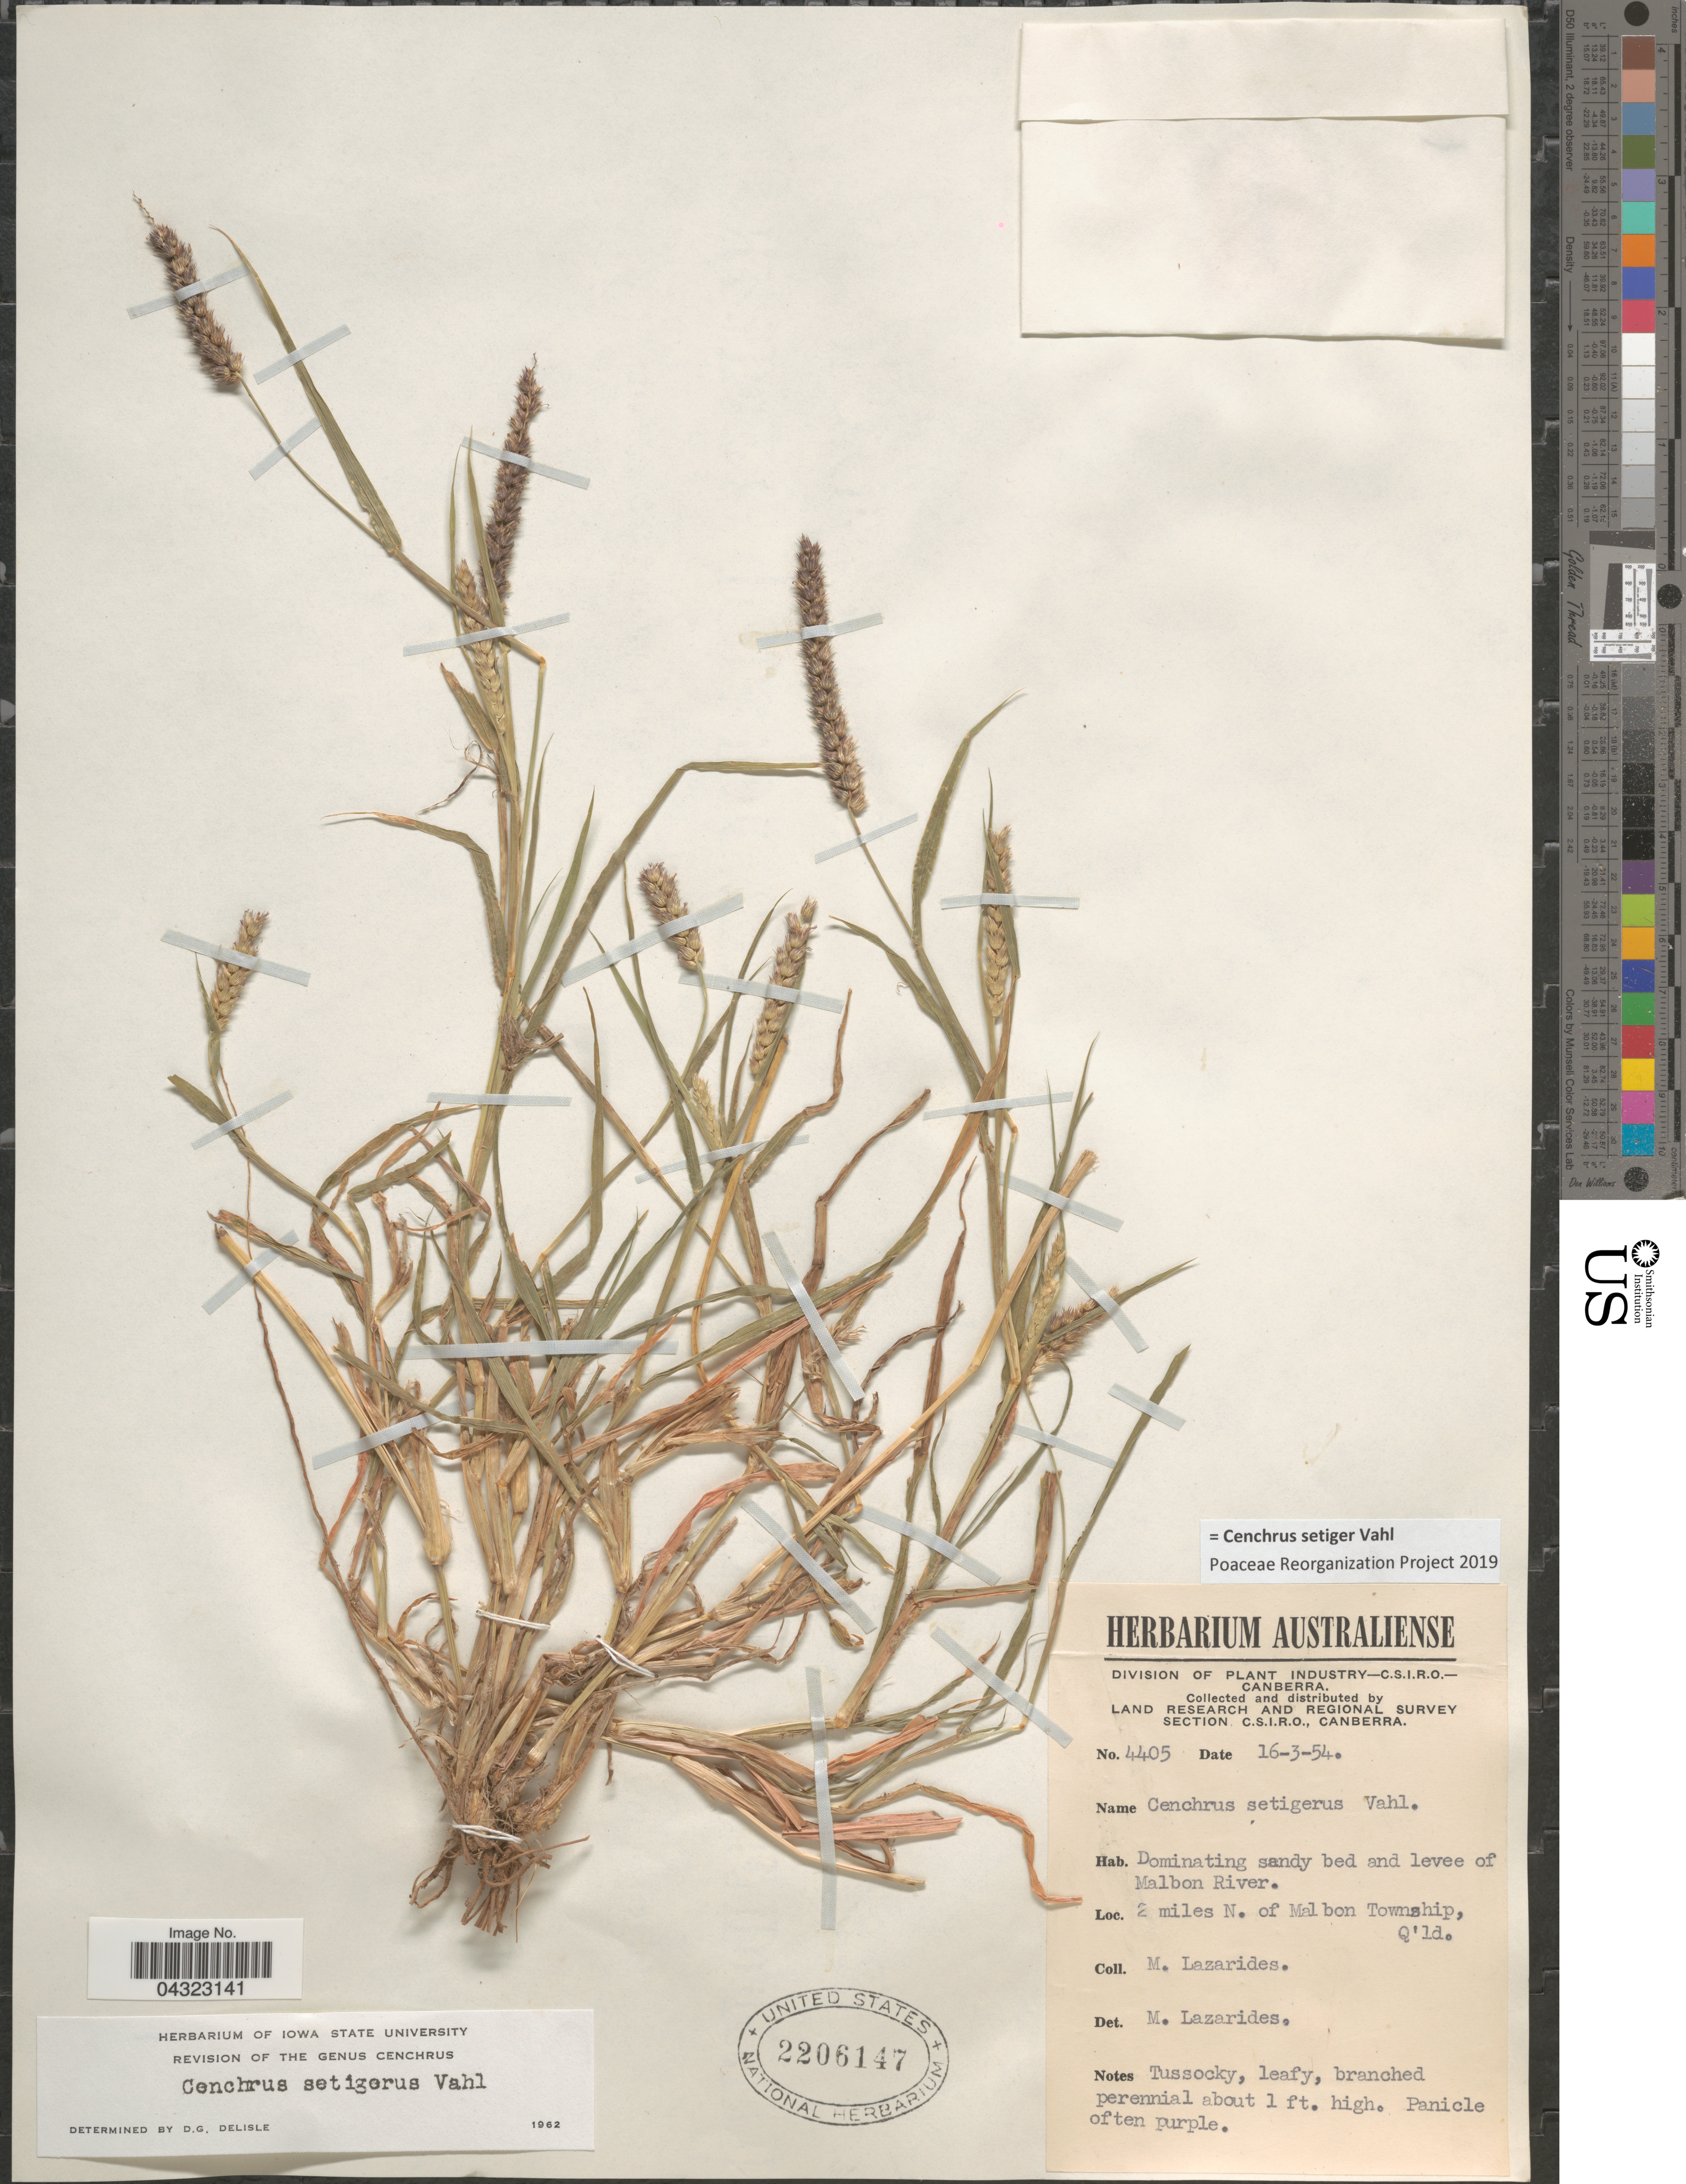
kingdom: Plantae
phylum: Tracheophyta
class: Liliopsida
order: Poales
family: Poaceae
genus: Cenchrus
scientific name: Cenchrus setiger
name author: Vahl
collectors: M. Lazarides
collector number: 4405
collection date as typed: Transcribed d/m/y: 16/3/54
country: Australia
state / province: Queensland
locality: Land Research and Regional Survey Section. Dominating sandy bed and levee of Malbon River. 2 miles N. of Malbon Township, Q'ld.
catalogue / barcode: US 2206147